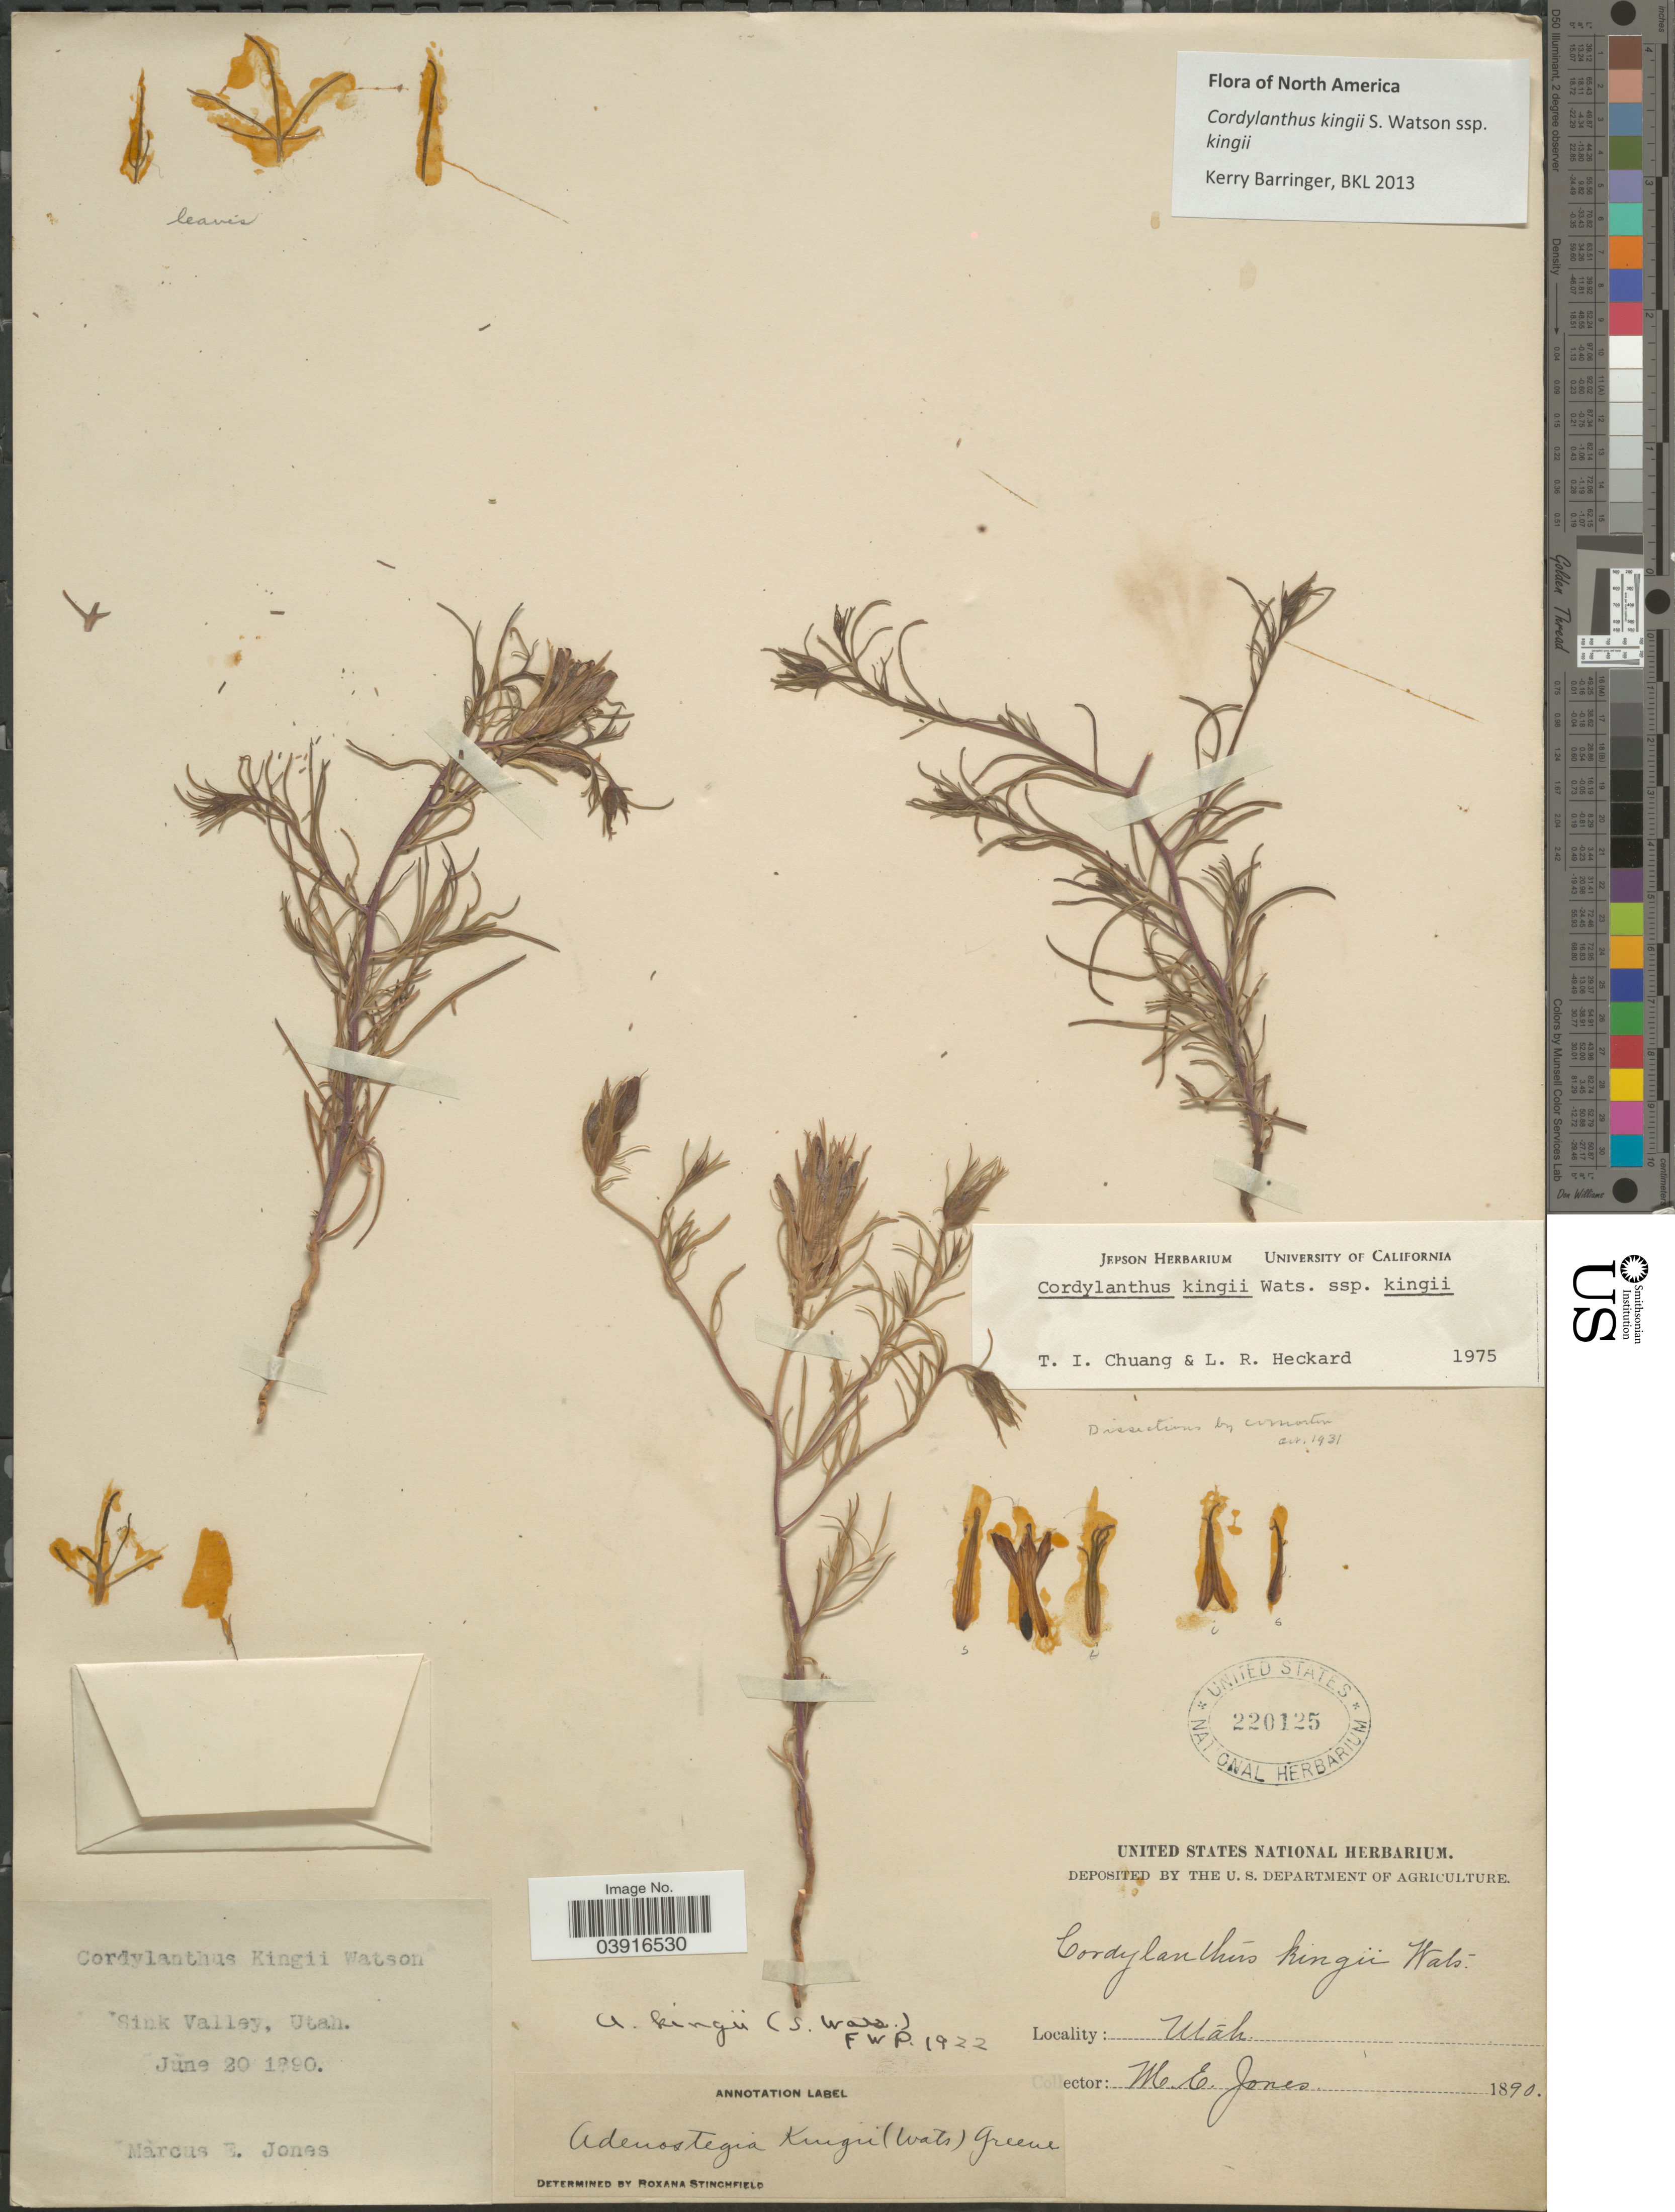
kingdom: Plantae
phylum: Tracheophyta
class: Magnoliopsida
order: Lamiales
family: Orobanchaceae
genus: Cordylanthus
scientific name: Cordylanthus kingii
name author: S. Watson in C. King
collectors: M. E. Jones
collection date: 1890-06-20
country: United States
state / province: Utah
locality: Sink Valley.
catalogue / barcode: US 220125